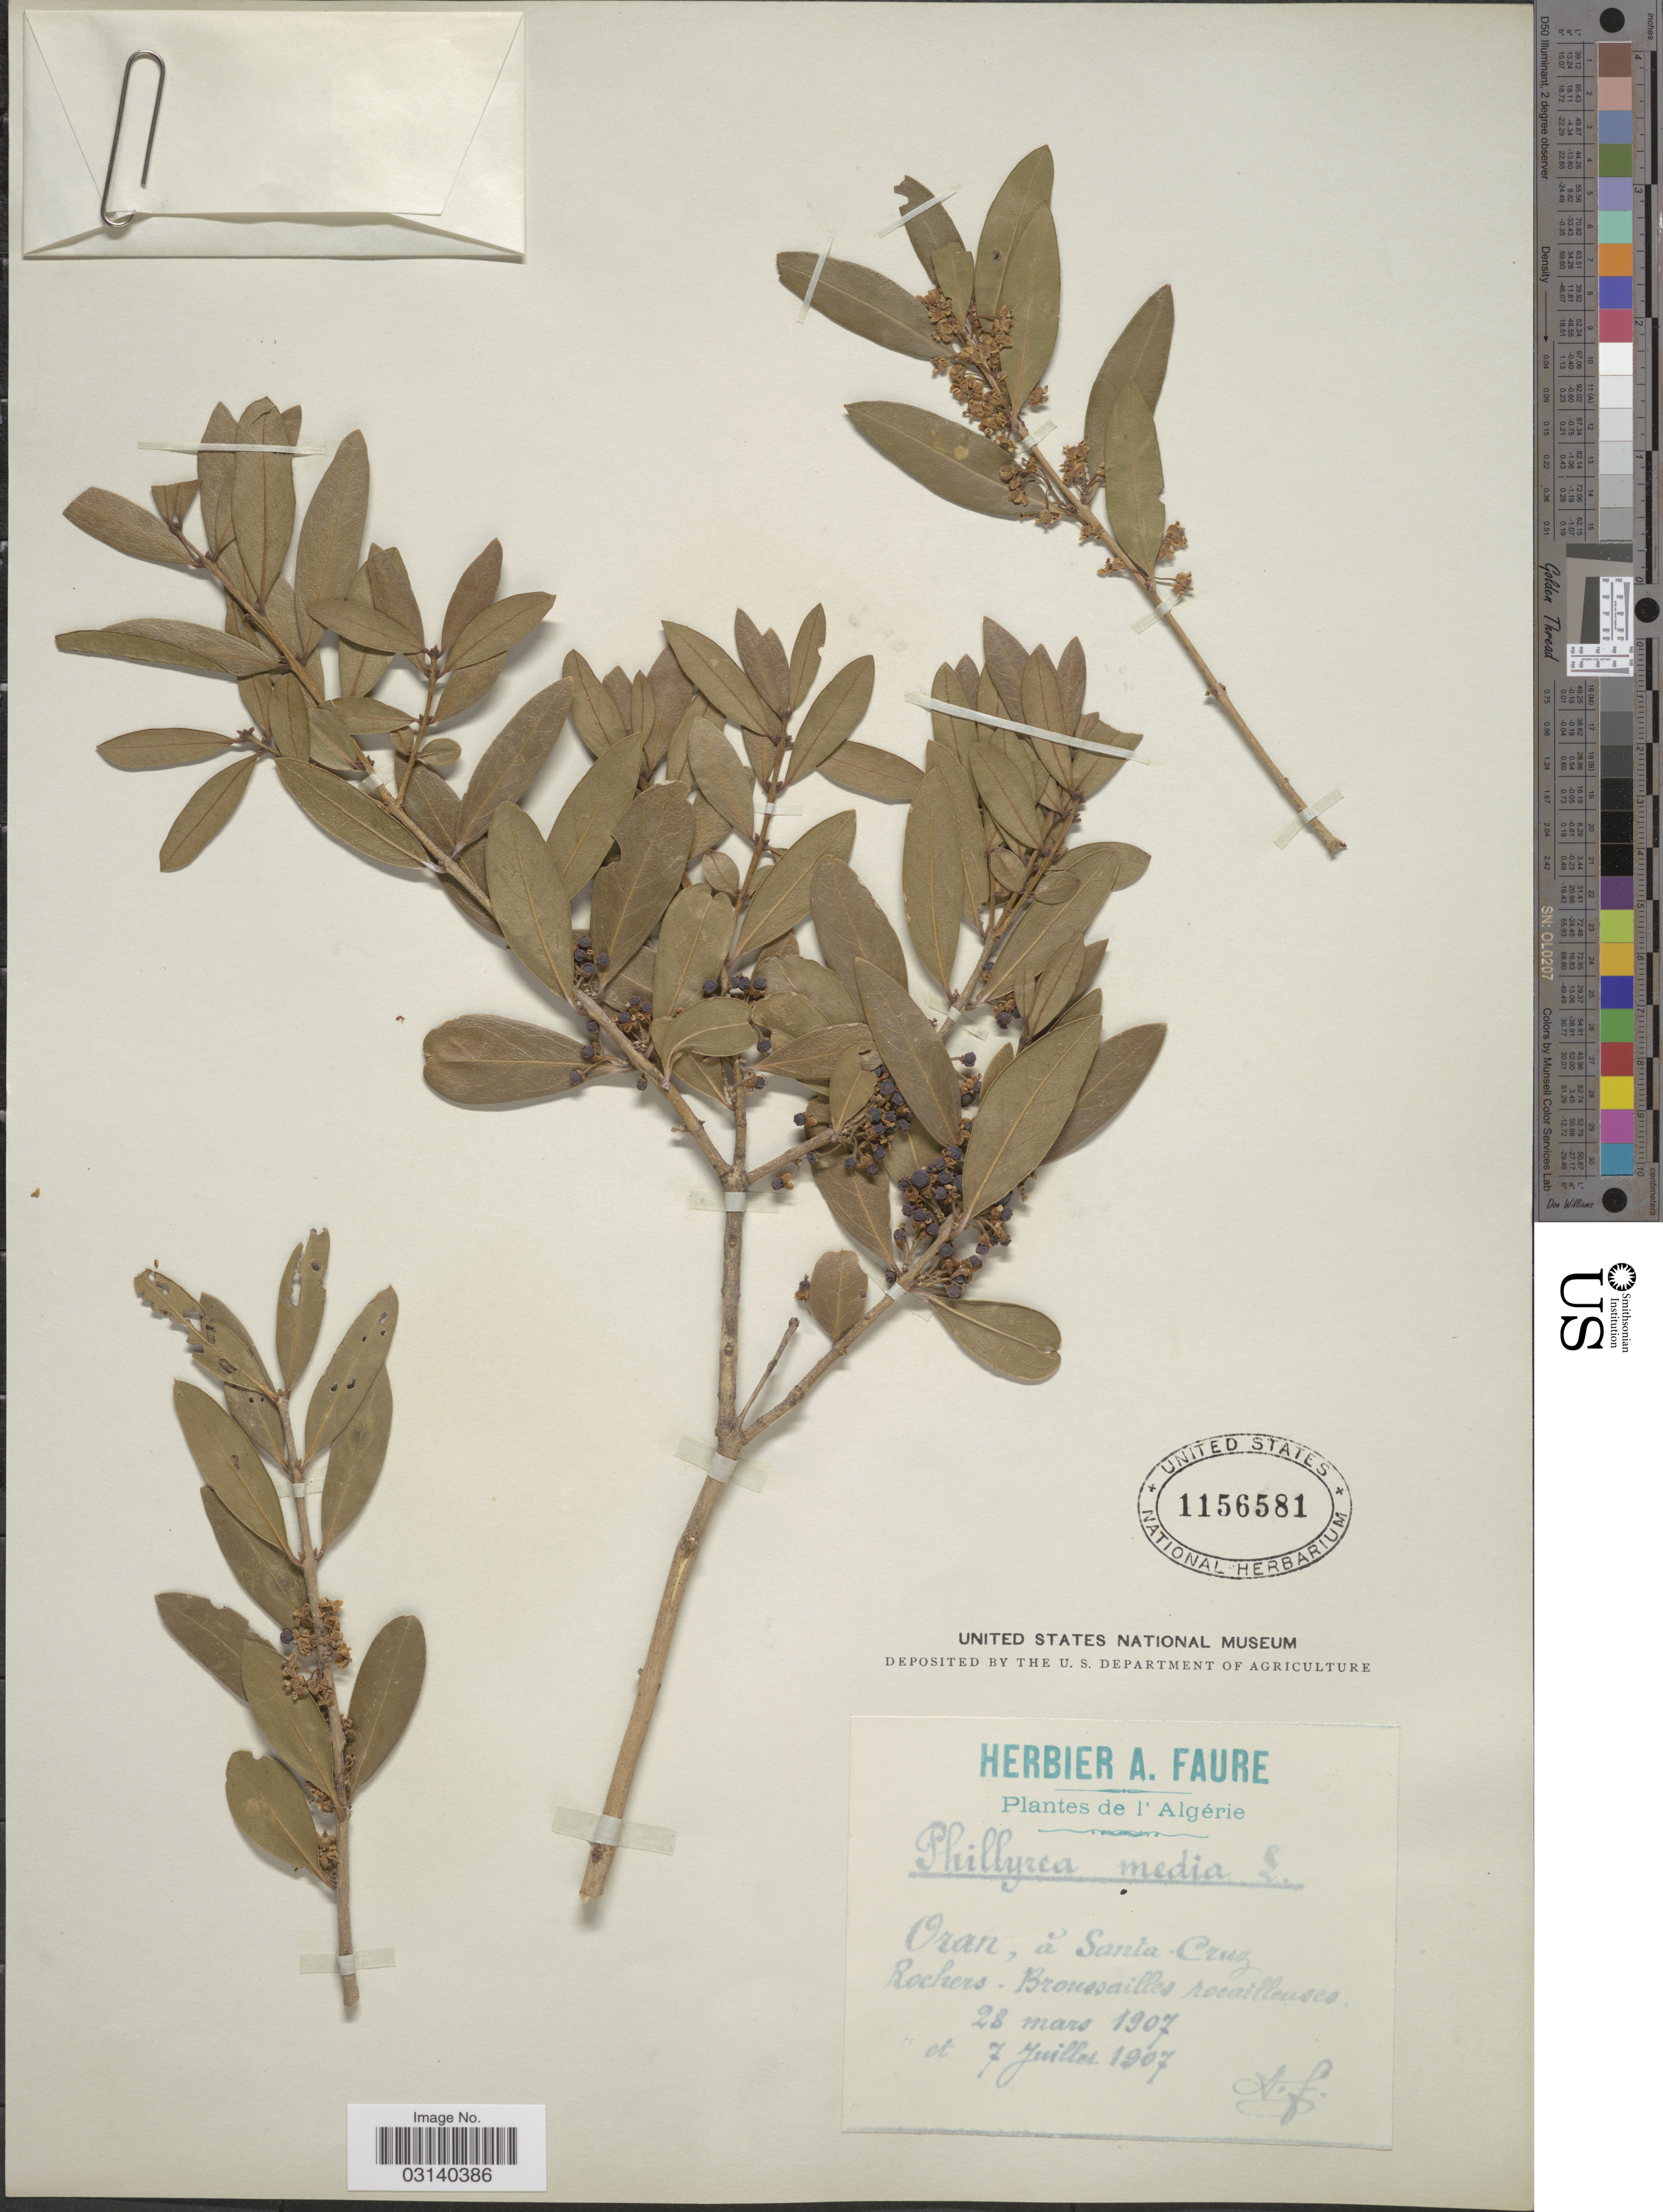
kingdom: Plantae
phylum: Tracheophyta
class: Magnoliopsida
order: Lamiales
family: Oleaceae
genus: Phillyrea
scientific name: Phillyrea media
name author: L.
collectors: A. Faure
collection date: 1907-03-28/1907-07-07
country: Algeria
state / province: Oran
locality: Oran, á Santa Cruz, Rochers - Broussailes rocailleuses.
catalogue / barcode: US 1156581